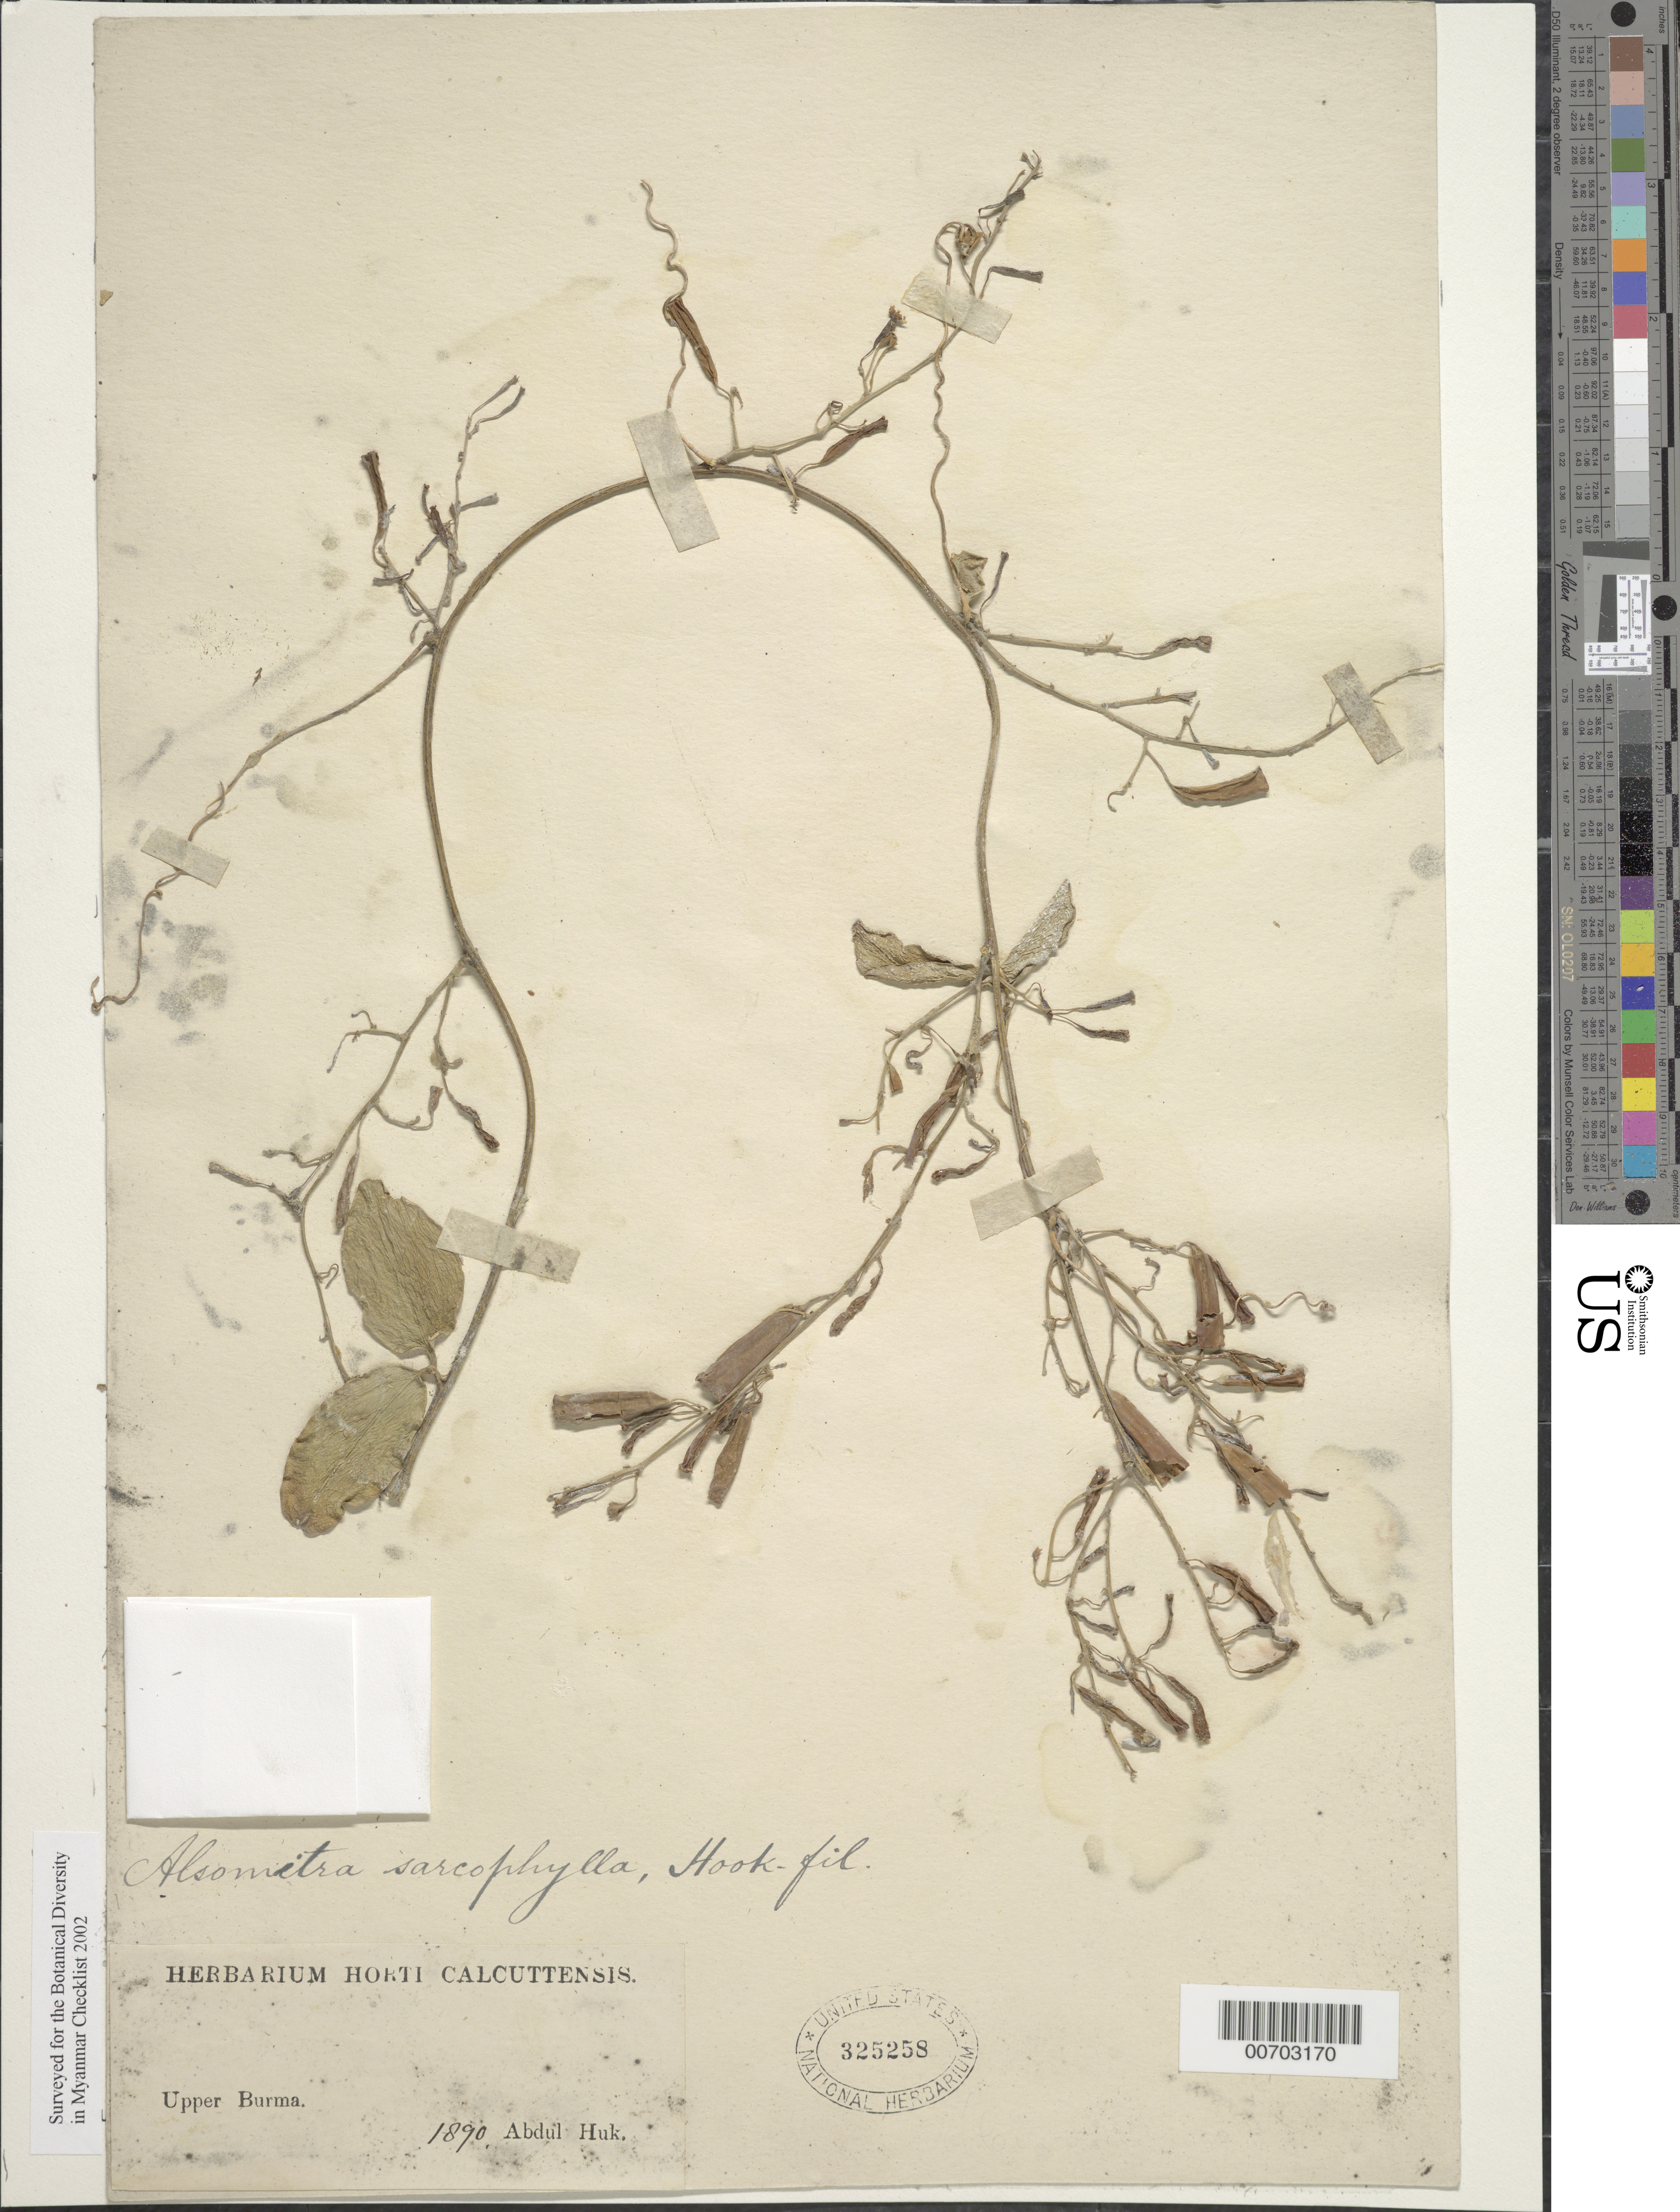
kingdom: Plantae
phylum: Tracheophyta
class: Magnoliopsida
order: Cucurbitales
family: Cucurbitaceae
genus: Alsomitra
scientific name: Alsomitra sarcophylla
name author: Hook. f.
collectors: A. Huk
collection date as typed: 1890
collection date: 1890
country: Myanmar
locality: Upper Burma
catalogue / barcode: US 325258